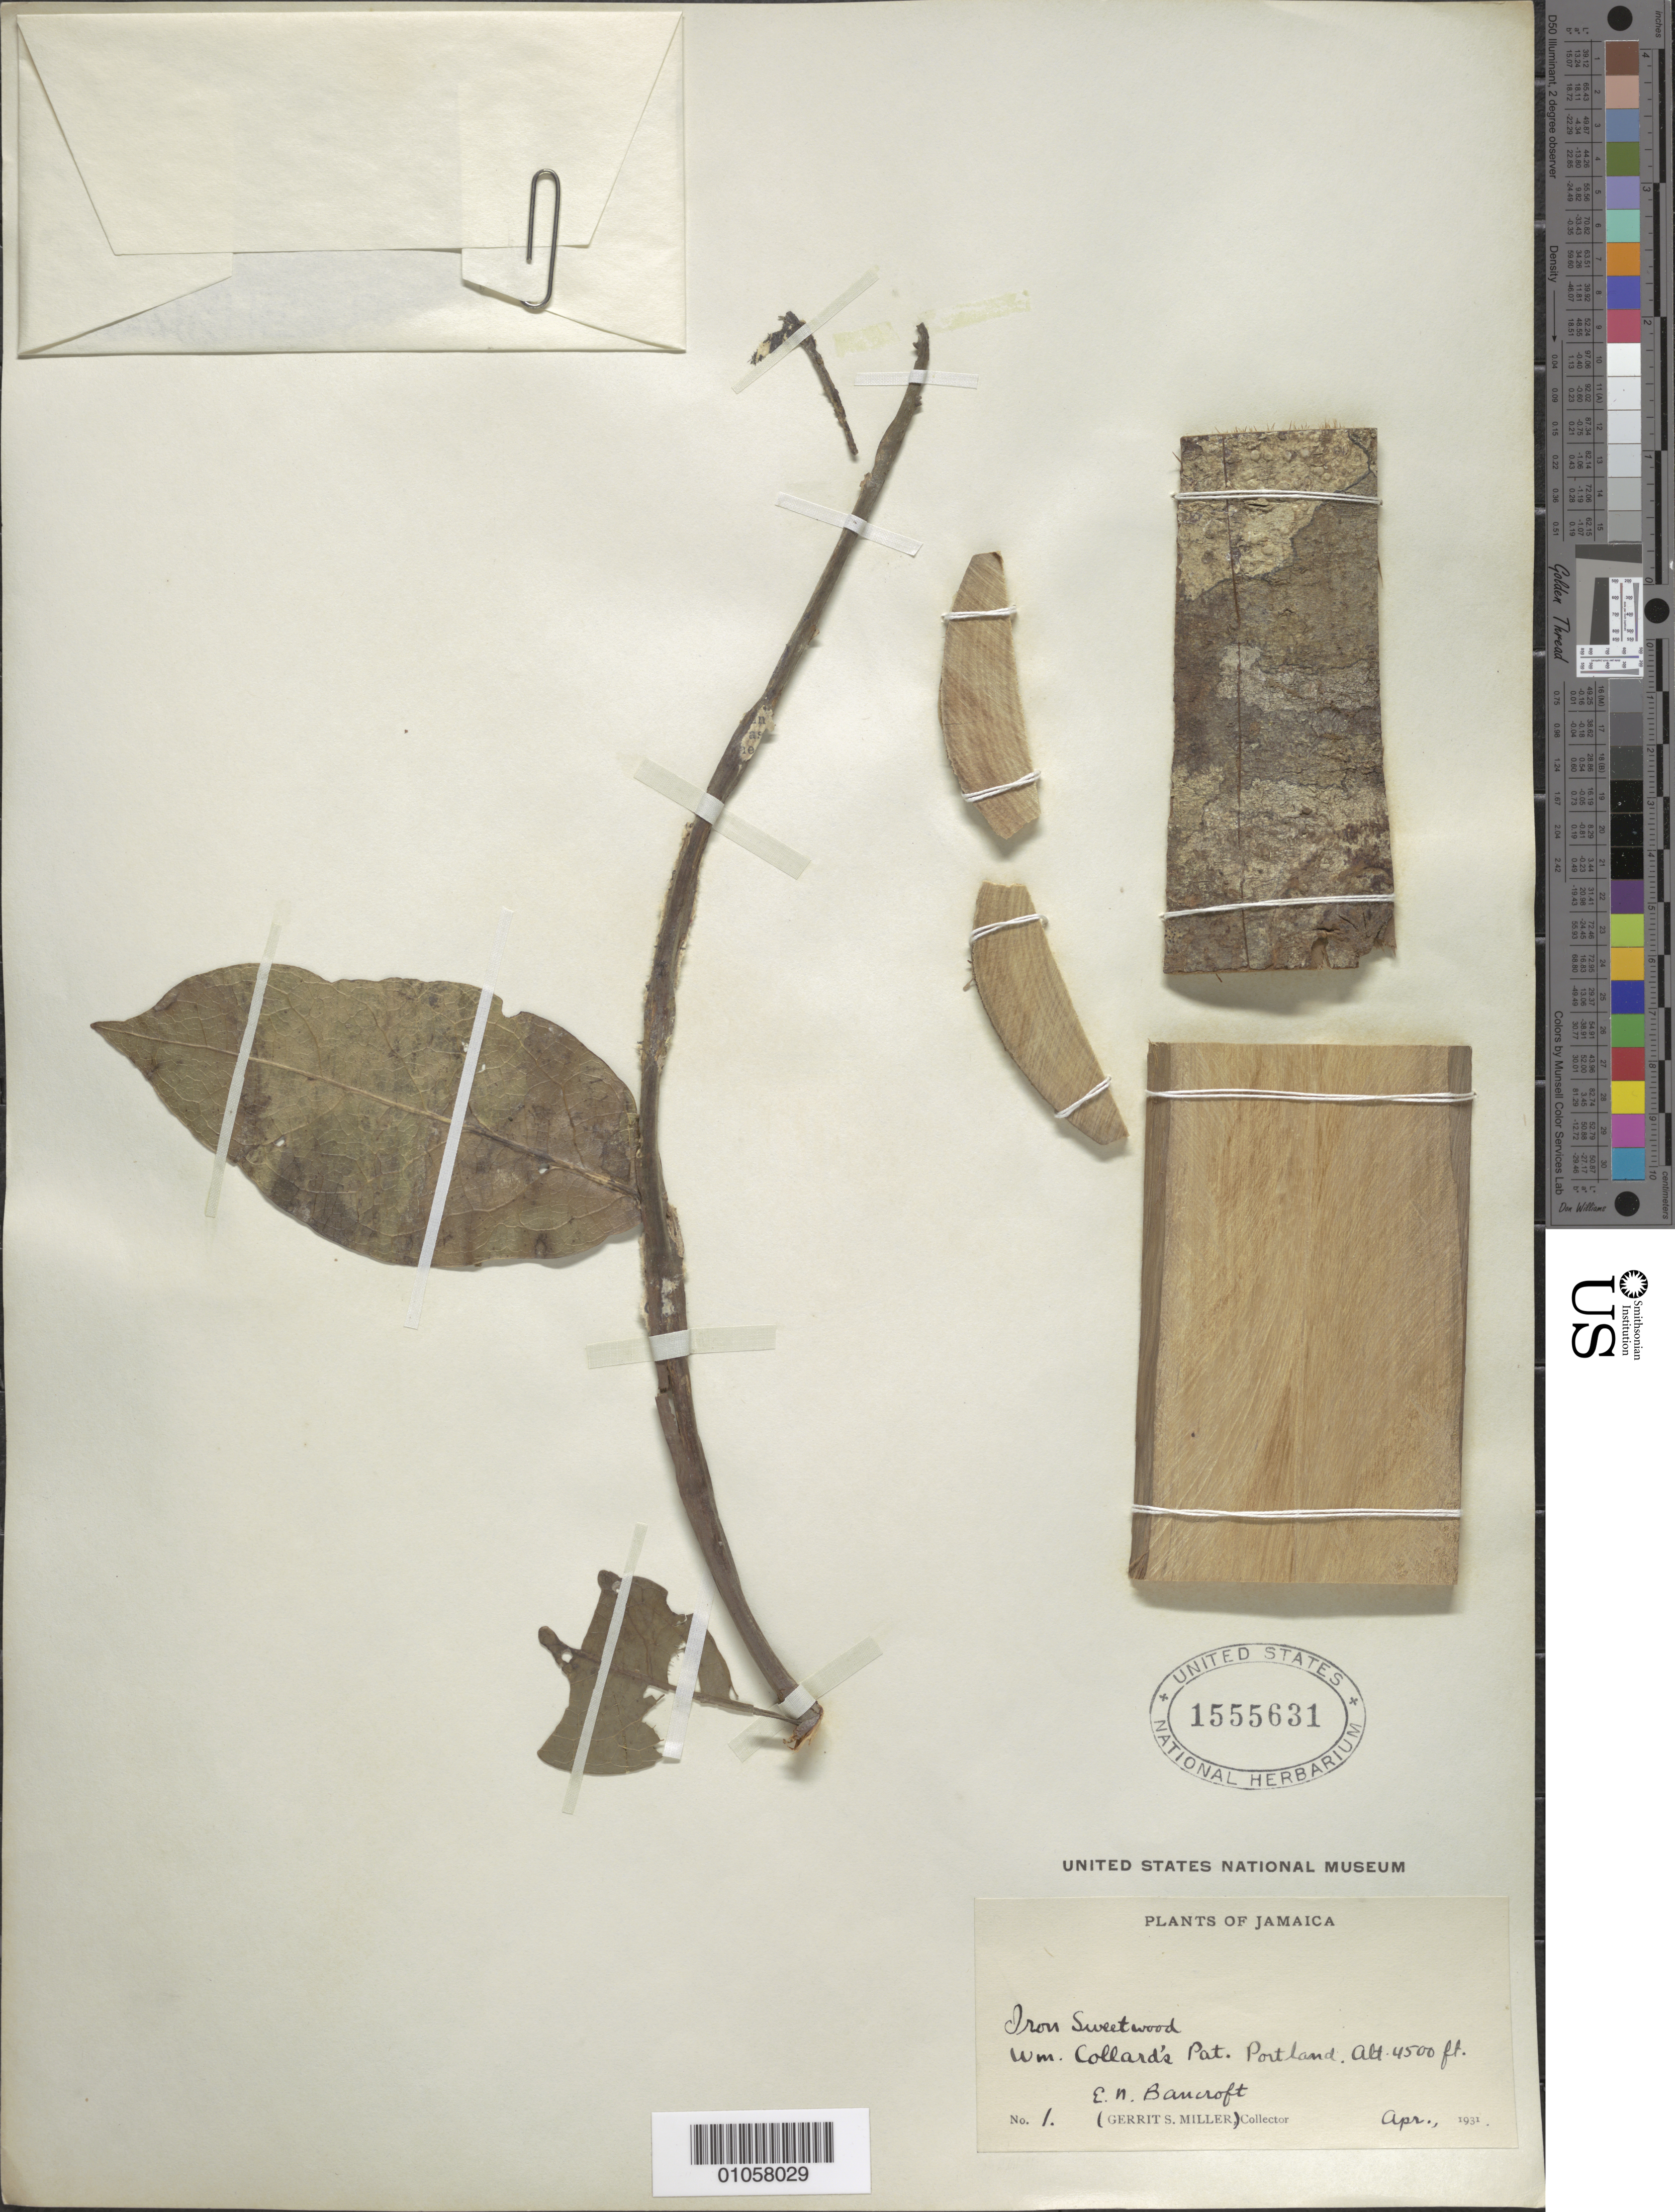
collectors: G. S. Miller & E. Bancroft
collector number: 1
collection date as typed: Apr 1931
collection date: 1931-04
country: Jamaica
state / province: Portland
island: Jamaica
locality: Wm. Collard's Pat.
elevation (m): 1372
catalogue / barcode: US 1555631